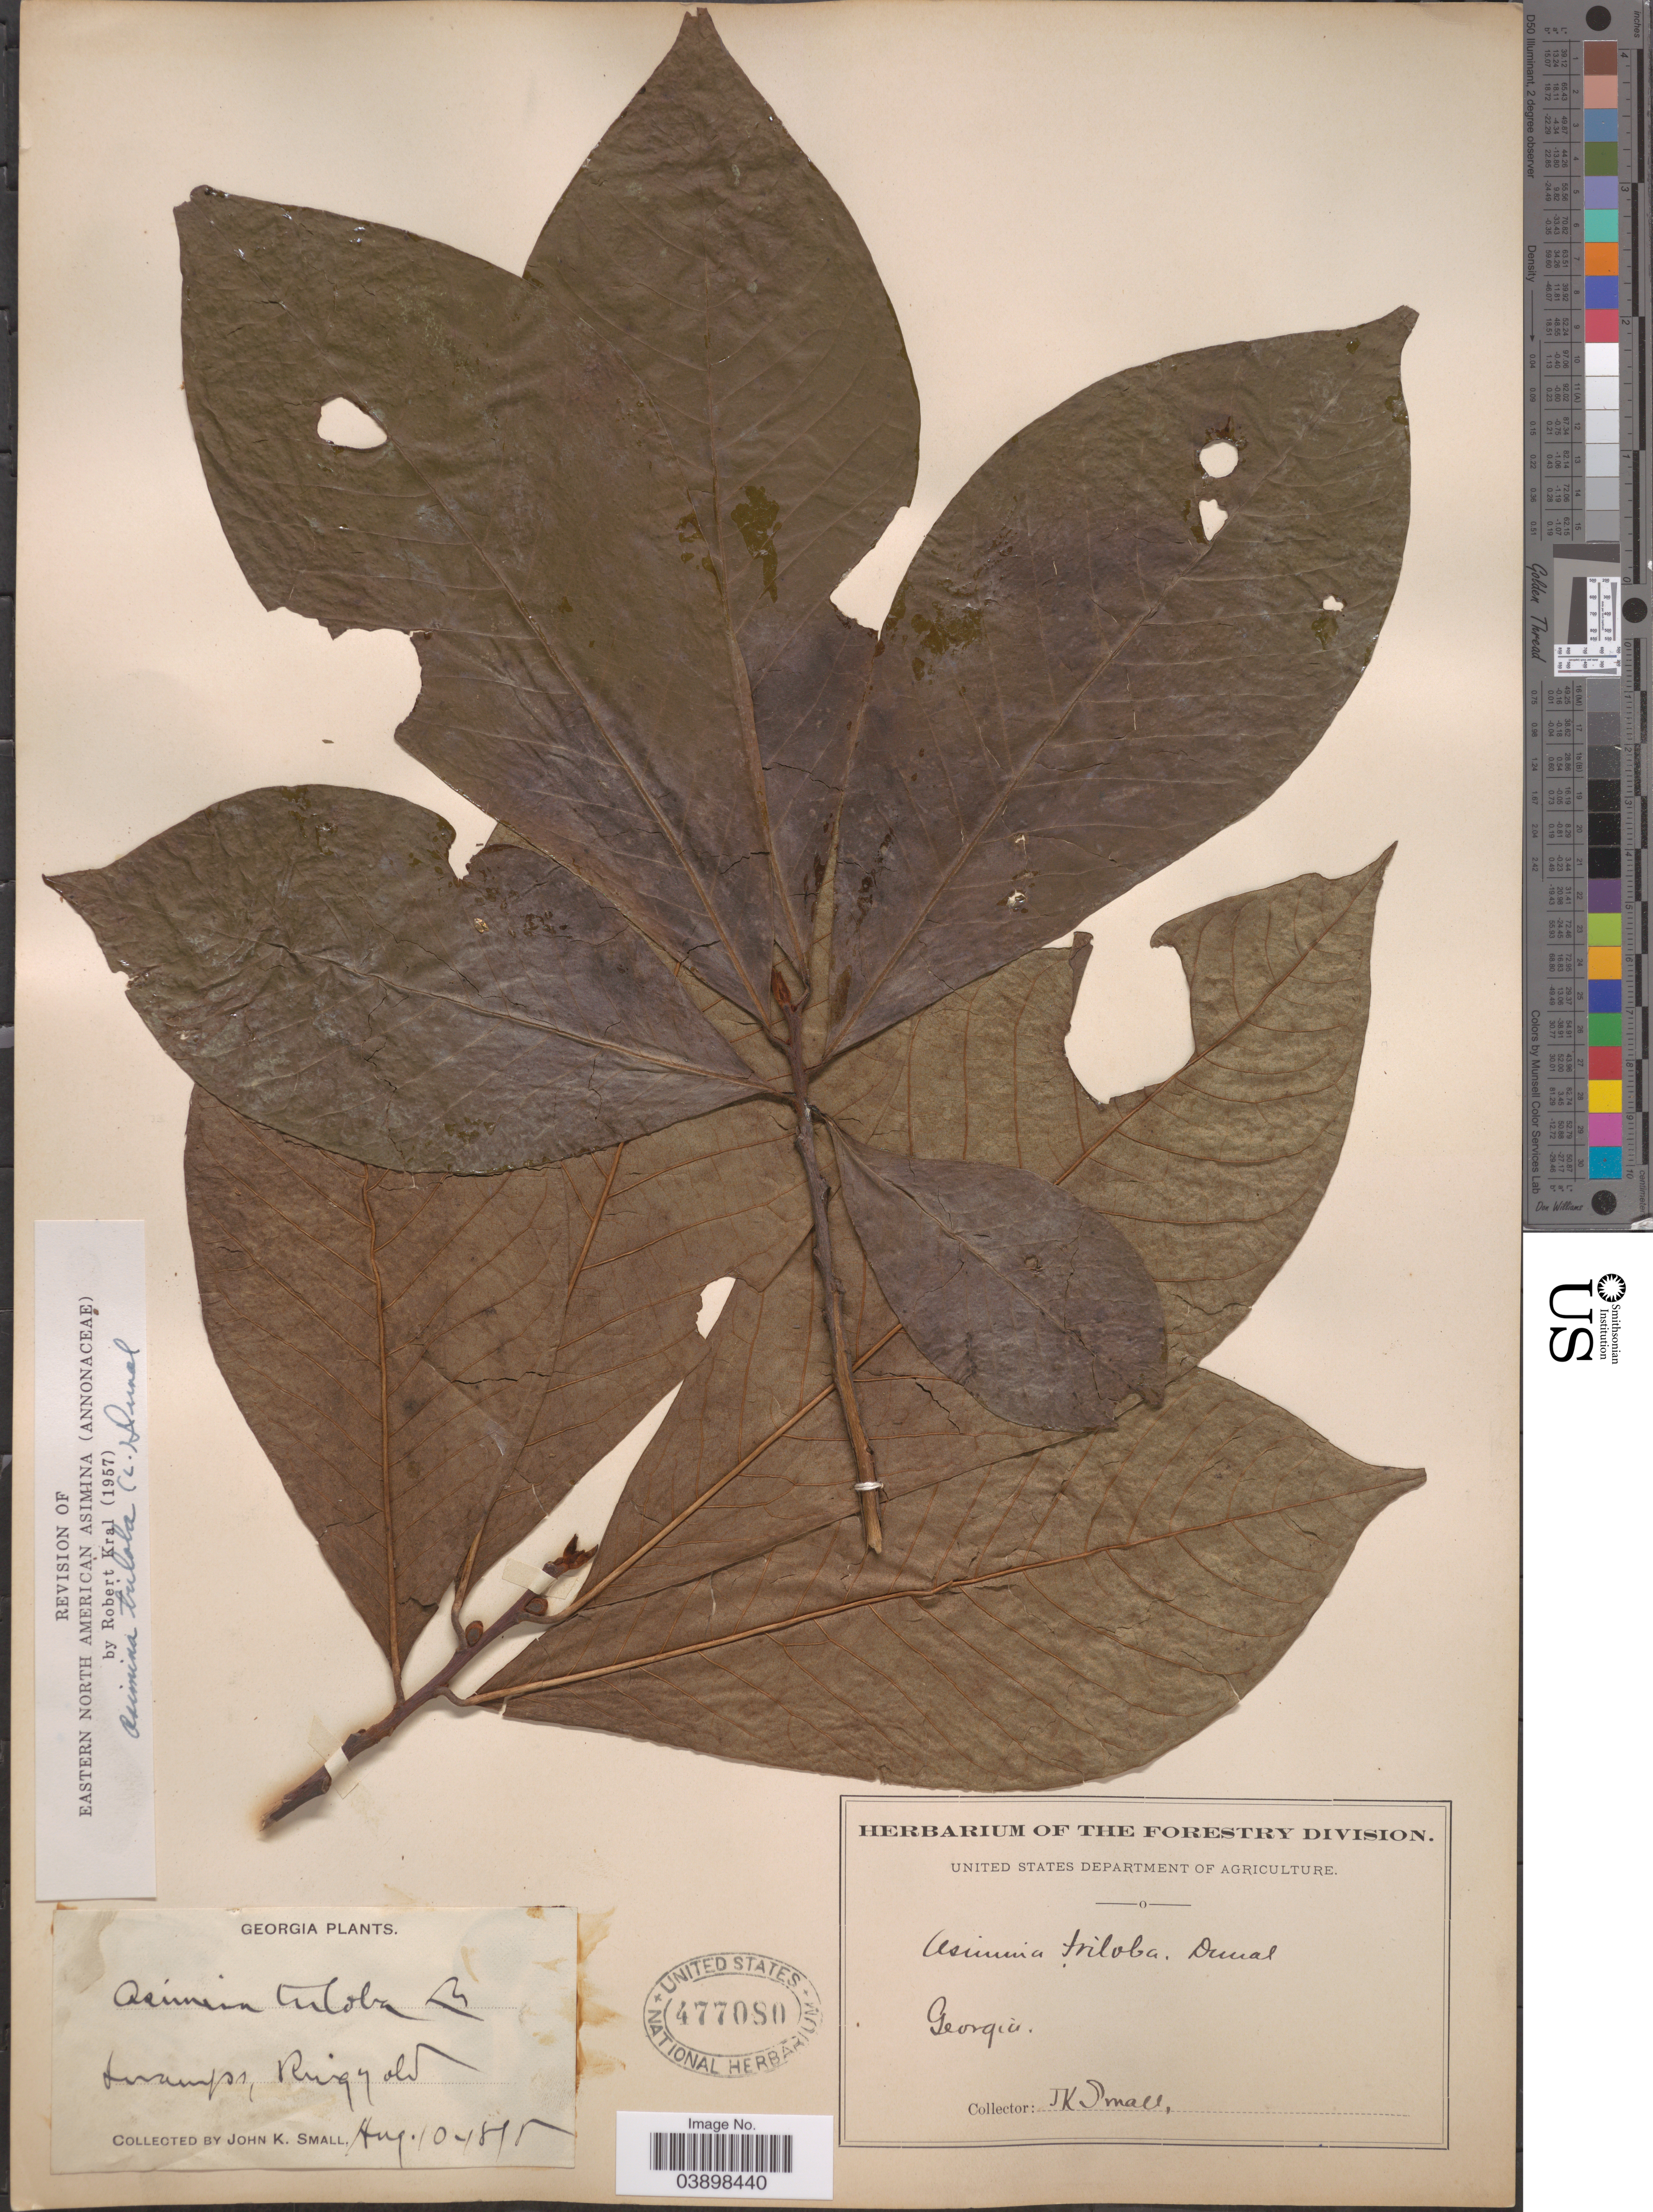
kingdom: Plantae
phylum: Tracheophyta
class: Magnoliopsida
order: Magnoliales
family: Annonaceae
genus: Asimina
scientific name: Asimina triloba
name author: (L.) Dunal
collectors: J. K. Small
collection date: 1898-08-10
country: United States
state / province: Georgia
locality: Swamps, Ringgold.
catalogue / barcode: US 477080